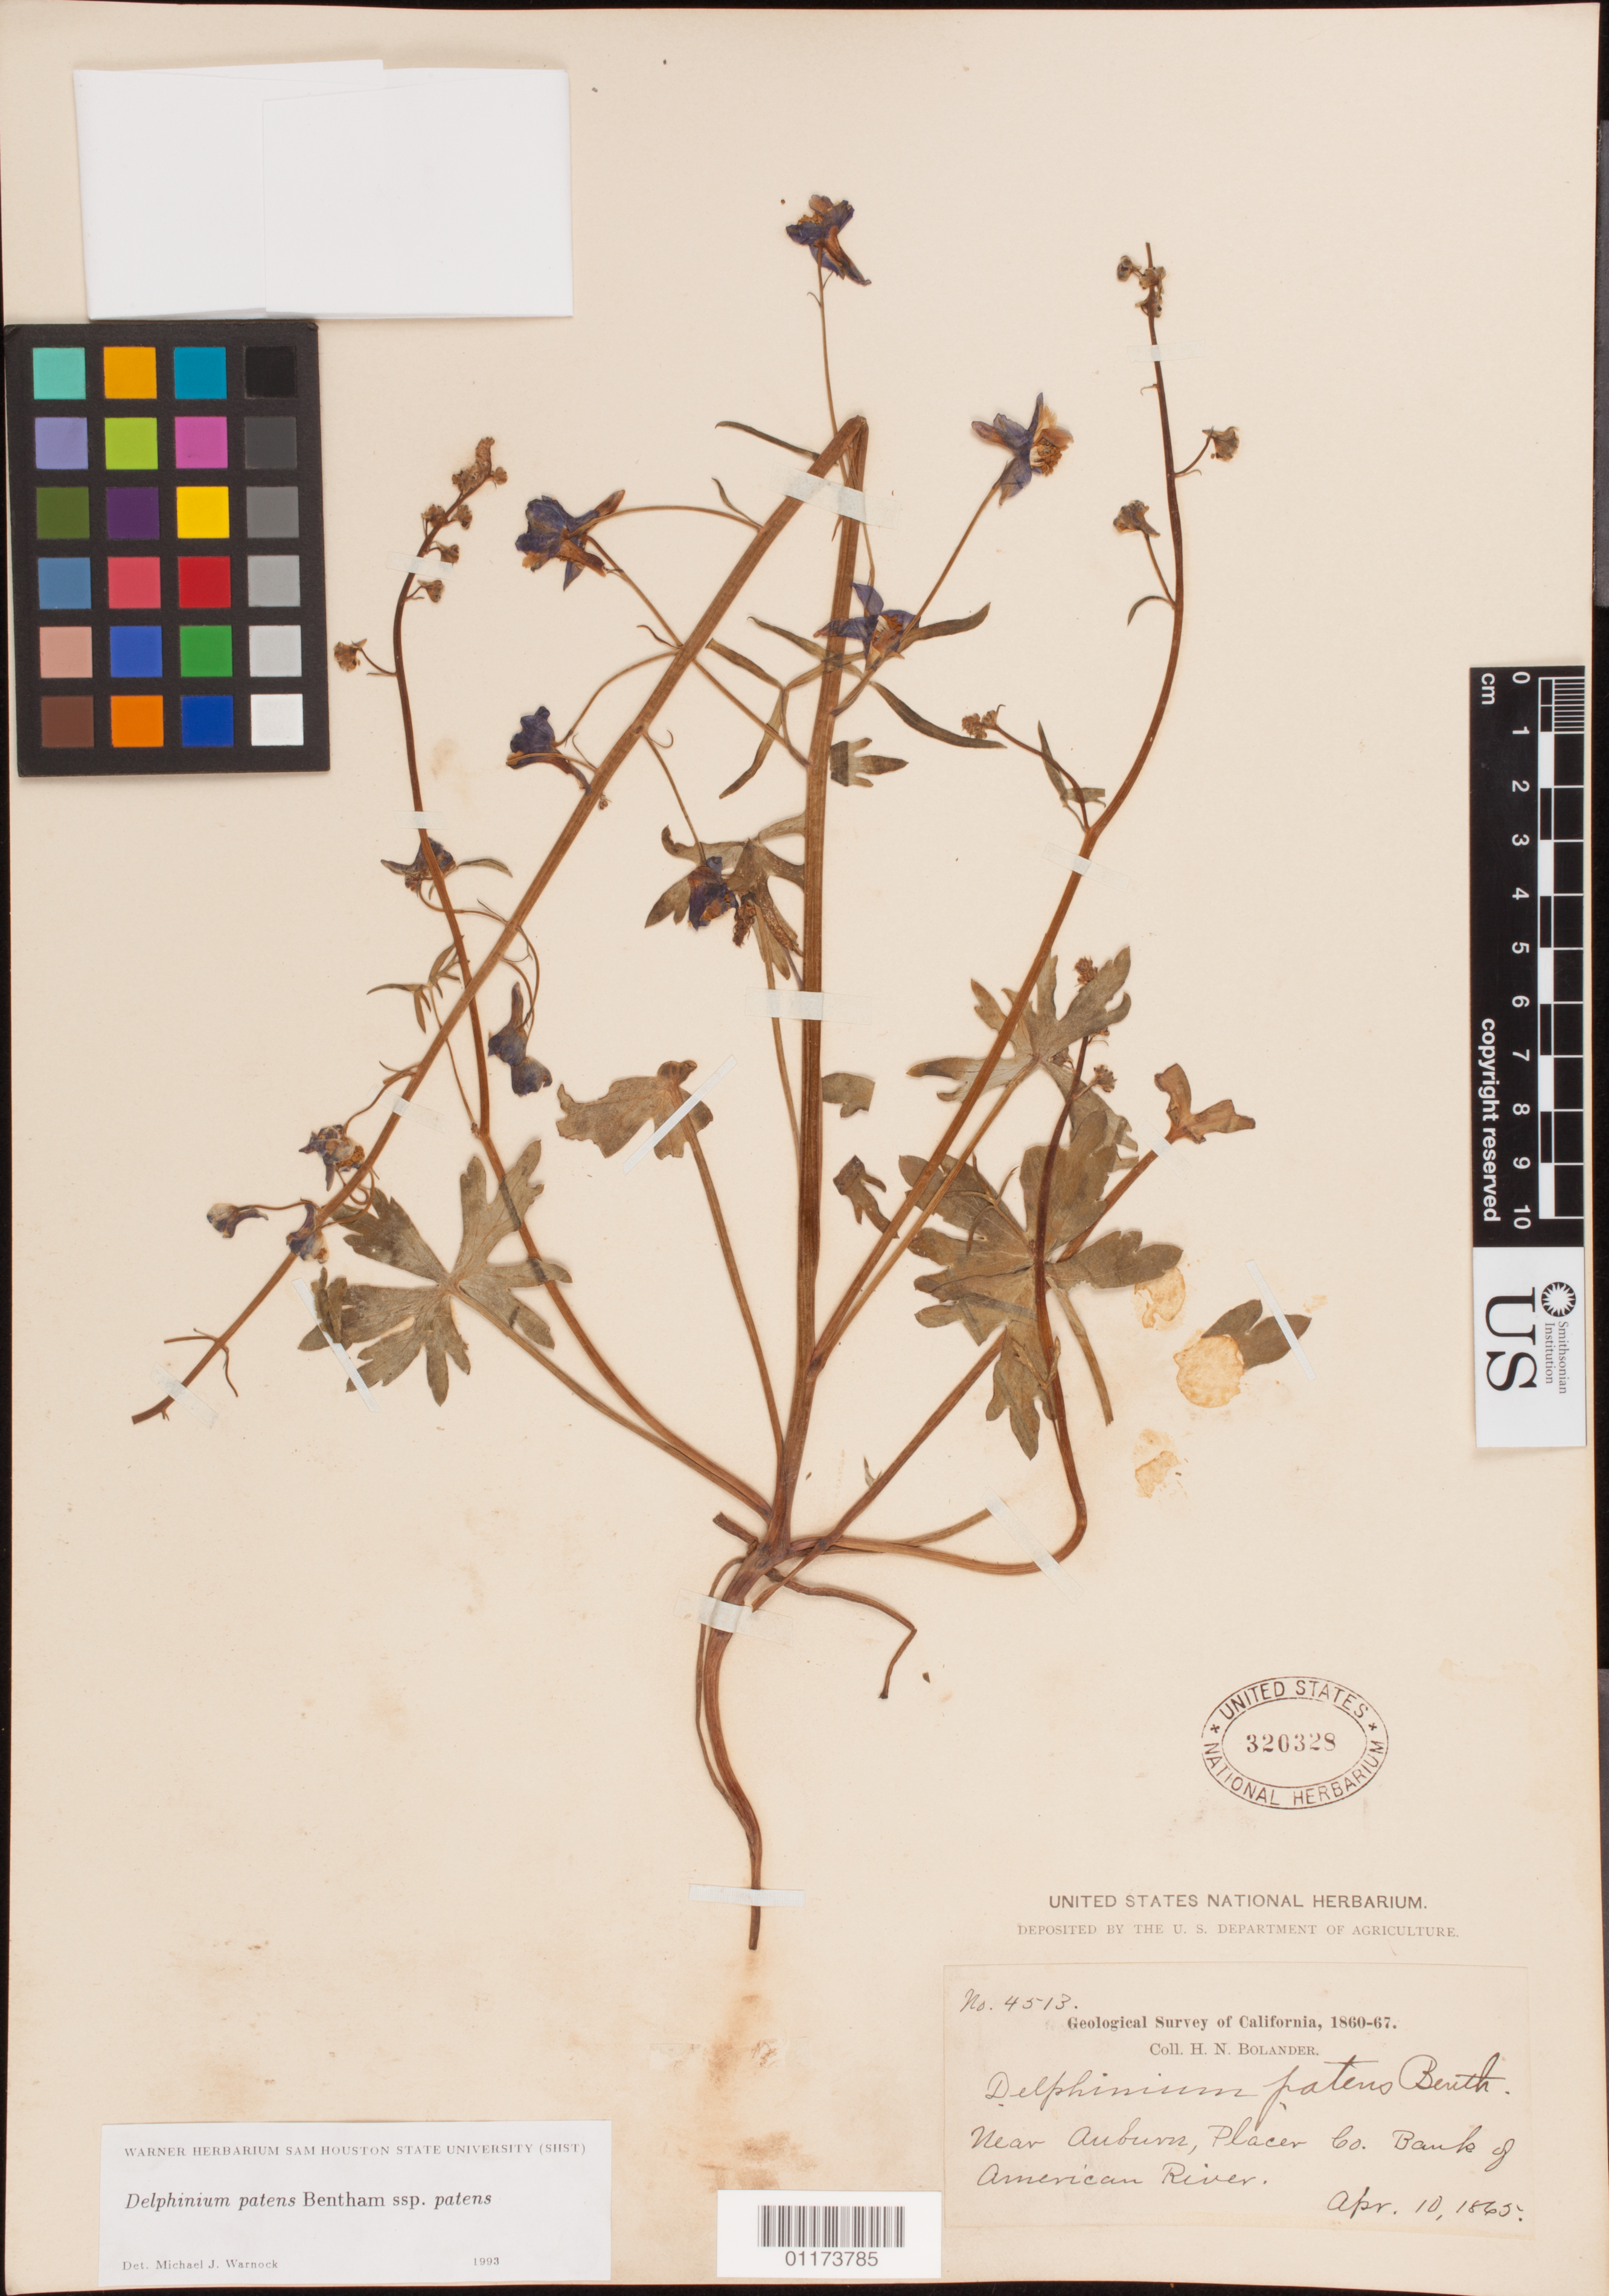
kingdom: Plantae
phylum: Tracheophyta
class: Magnoliopsida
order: Ranunculales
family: Ranunculaceae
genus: Delphinium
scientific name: Delphinium patens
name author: Benth.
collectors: H. Bolander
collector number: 4513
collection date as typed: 10 Apr 1865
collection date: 1865-04-10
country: United States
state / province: California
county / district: Placer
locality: Near Auburn, bank of American River.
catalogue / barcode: US 320328